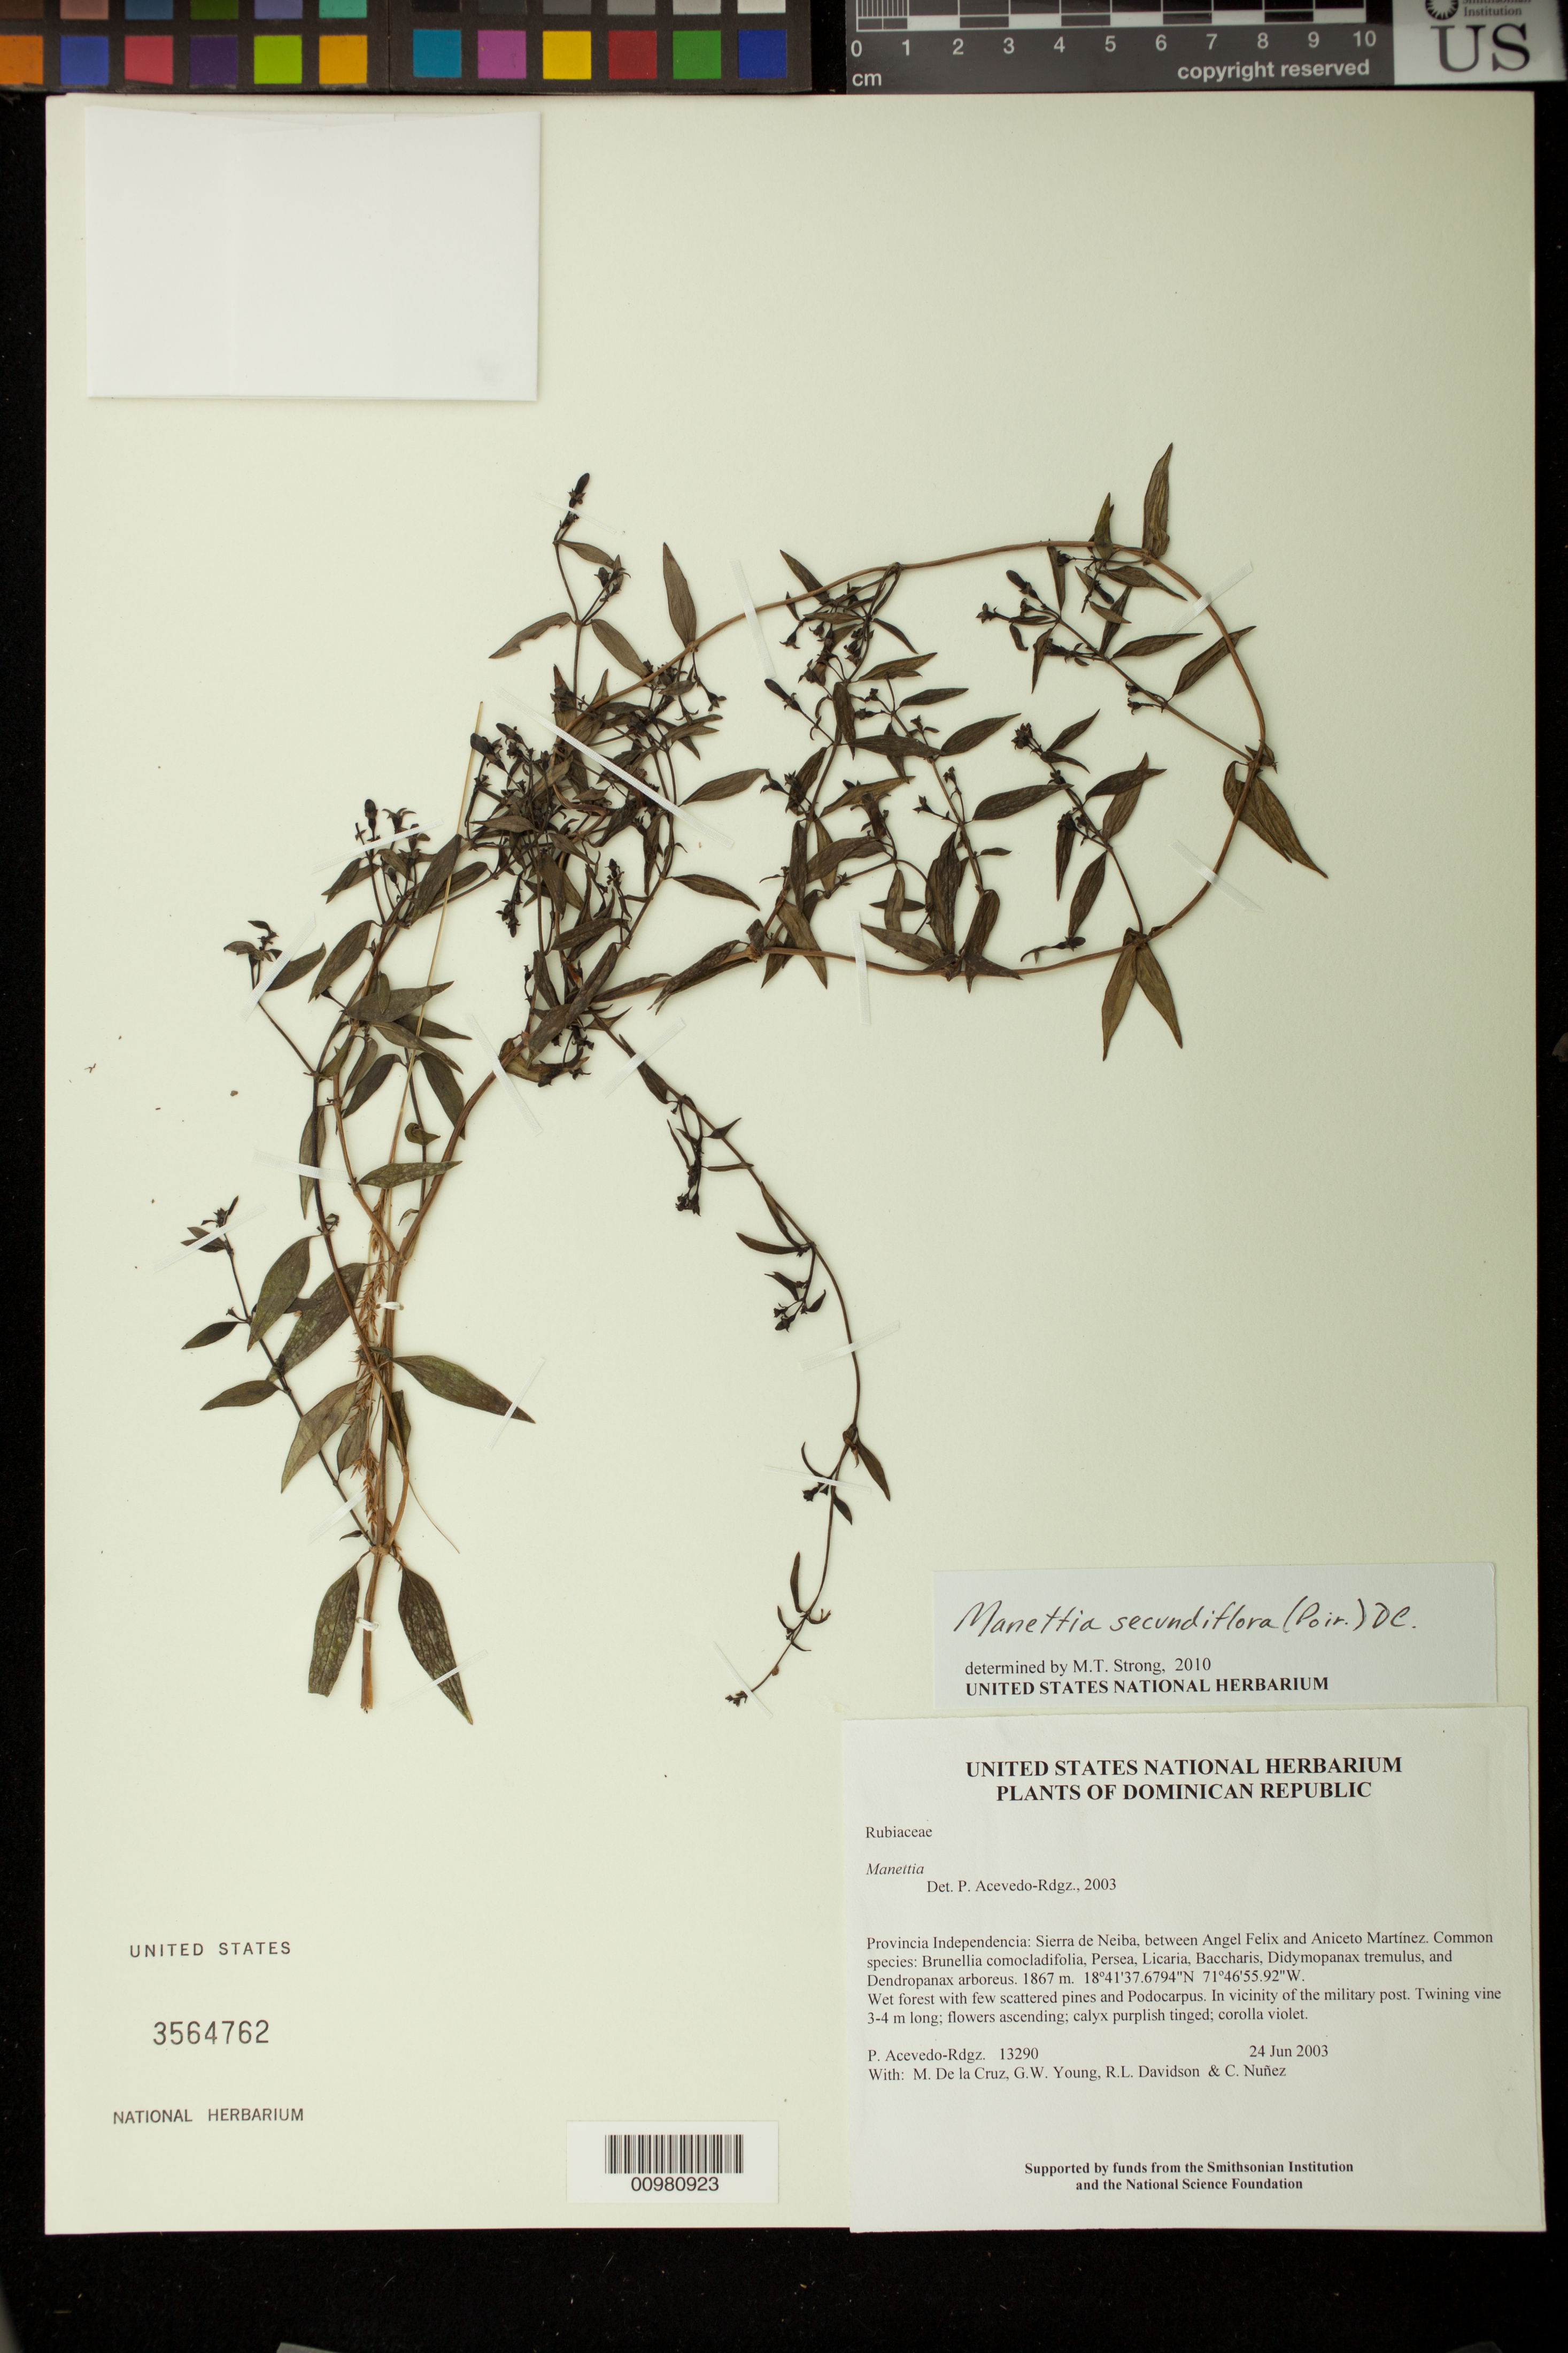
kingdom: Plantae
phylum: Tracheophyta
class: Magnoliopsida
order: Gentianales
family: Rubiaceae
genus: Manettia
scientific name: Manettia secundiflora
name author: (Poir.) DC.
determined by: Strong, M. T., (US), Smithsonian Institution - National Museum of Natural History (UNITED STATES)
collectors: P. Acevedo-Rodr., M. de la Cruz, J. Rawlins, G. Young, R. Davidson & C. Nunez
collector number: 13290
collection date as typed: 24 Jun 2003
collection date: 2003-06-24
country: Dominican Republic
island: Hispaniola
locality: Provincia Independencia: Sierra de Neiba, between Angel Felix and Aniceto Martínez. Common species: Brunellia comocladifolia, Persea, Licaria, Baccharis, Didymopanax tremulus, and Dendropanax arboreus.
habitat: Wet forest with few scattered pines and Podocarpus. In vicinity of the military post.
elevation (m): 1867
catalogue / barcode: US 3564762